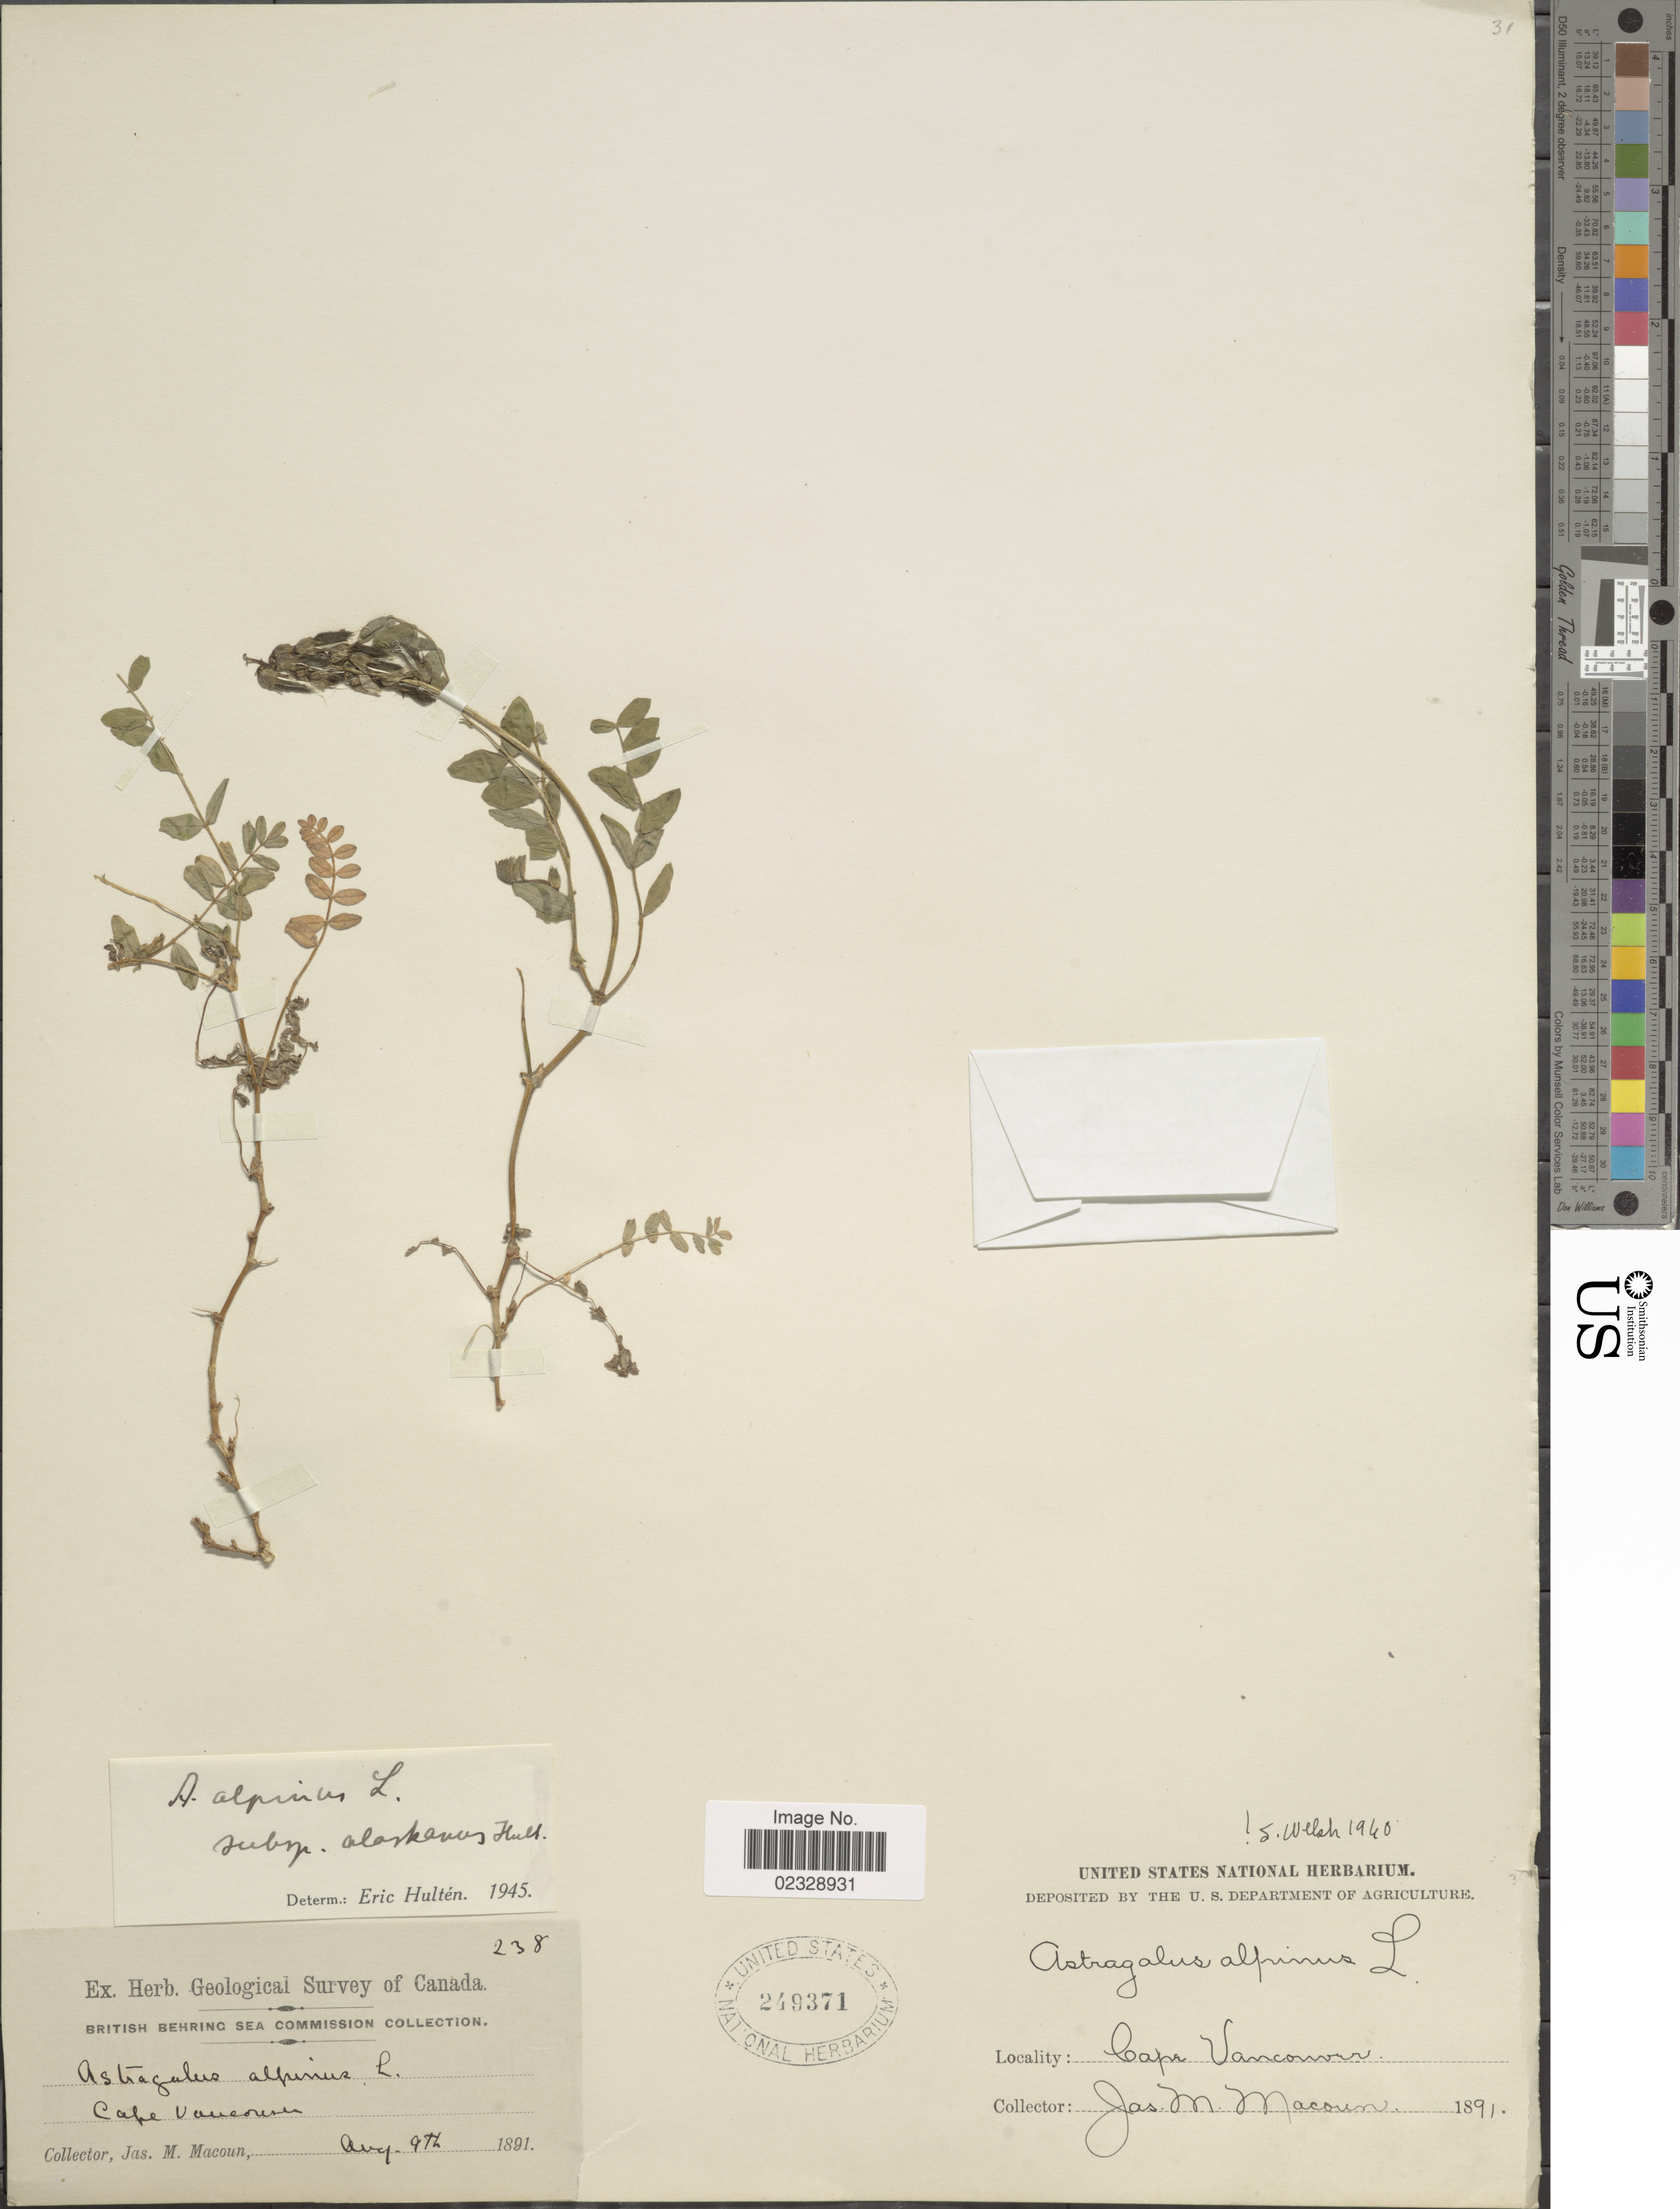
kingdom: Plantae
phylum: Tracheophyta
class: Magnoliopsida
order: Fabales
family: Fabaceae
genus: Astragalus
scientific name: Astragalus alpinus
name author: L.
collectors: J. M. Macoun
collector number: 238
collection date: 1891-08-09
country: United States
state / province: Alaska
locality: British Behring Sea, Cape Vancouver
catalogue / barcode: US 249371